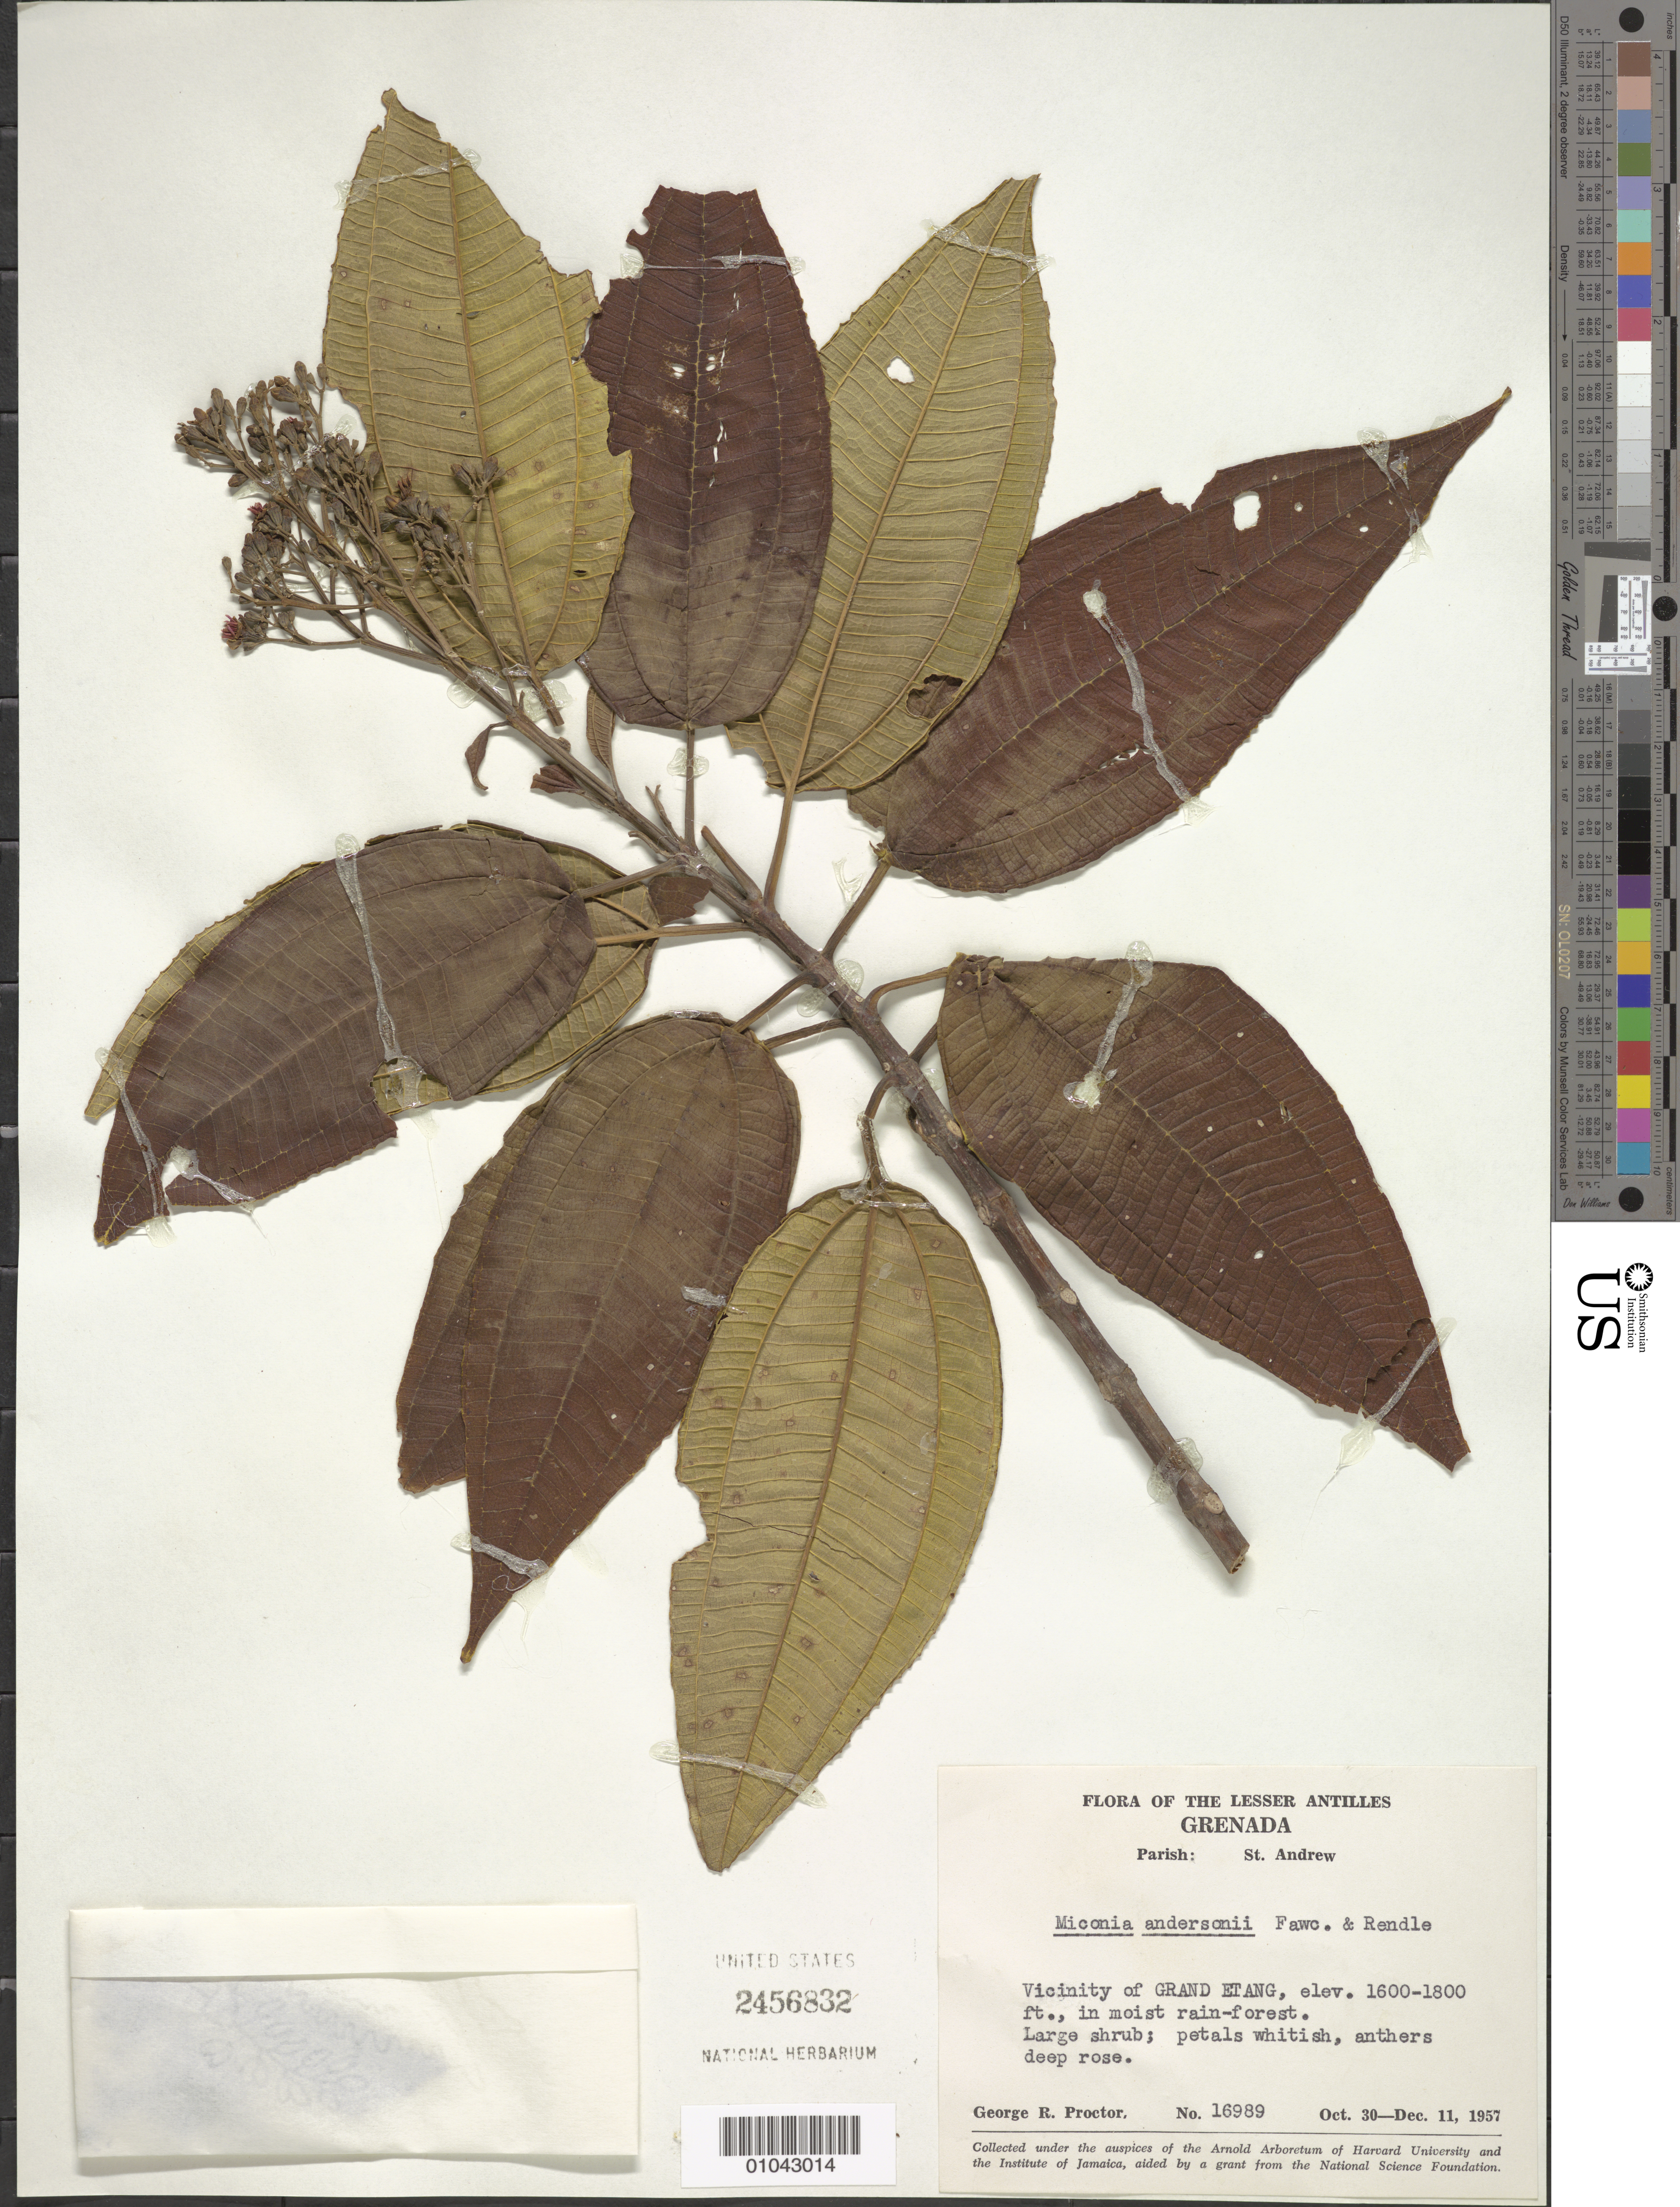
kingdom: Plantae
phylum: Tracheophyta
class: Magnoliopsida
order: Myrtales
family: Melastomataceae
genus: Miconia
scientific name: Miconia andersonii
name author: Fawc. & Rendle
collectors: G. R. Proctor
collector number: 16989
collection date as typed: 30 Oct 1957 to 11 Dec 1957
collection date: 1957-10-30/1957-12-11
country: Grenada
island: Grenada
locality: Vicinity of Grand Etang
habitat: In moist rainforest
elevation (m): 488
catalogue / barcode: US 2456832